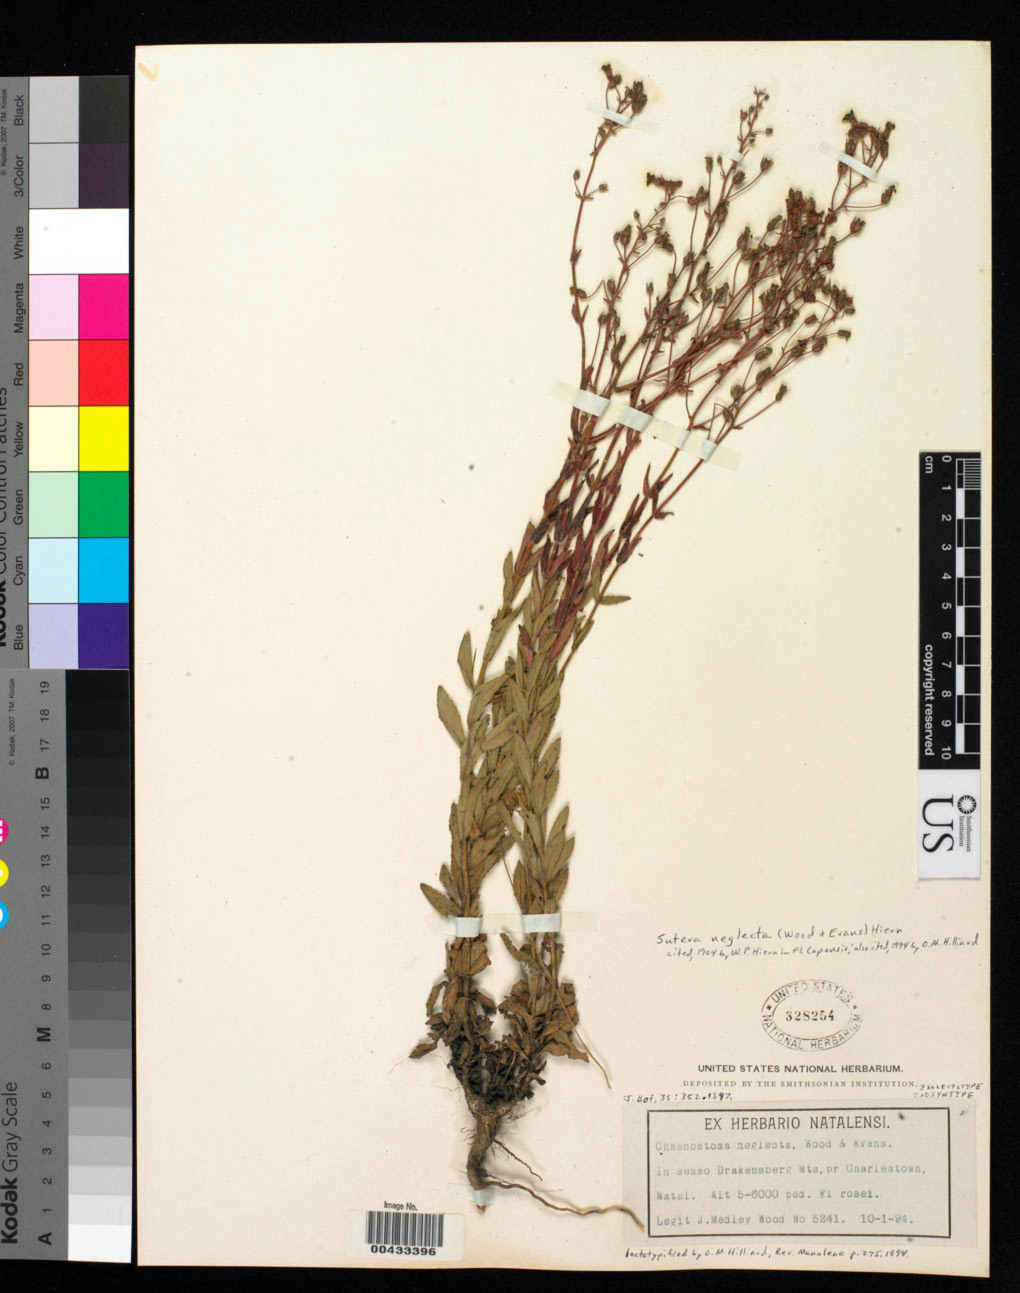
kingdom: Plantae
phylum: Tracheophyta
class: Magnoliopsida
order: Lamiales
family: Scrophulariaceae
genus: Chaenostoma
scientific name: Chaenostoma neglecta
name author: J.M. Wood & M.S. Evans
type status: Isolectotype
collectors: J. M. Wood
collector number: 5241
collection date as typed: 10 Jan 1894 or 01 Oct 1894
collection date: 1894-01-10 or 1894-10-01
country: South Africa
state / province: KwaZulu-Natal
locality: In summo Drakensberg Mountains, near Charlestown.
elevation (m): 1524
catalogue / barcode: US 328254